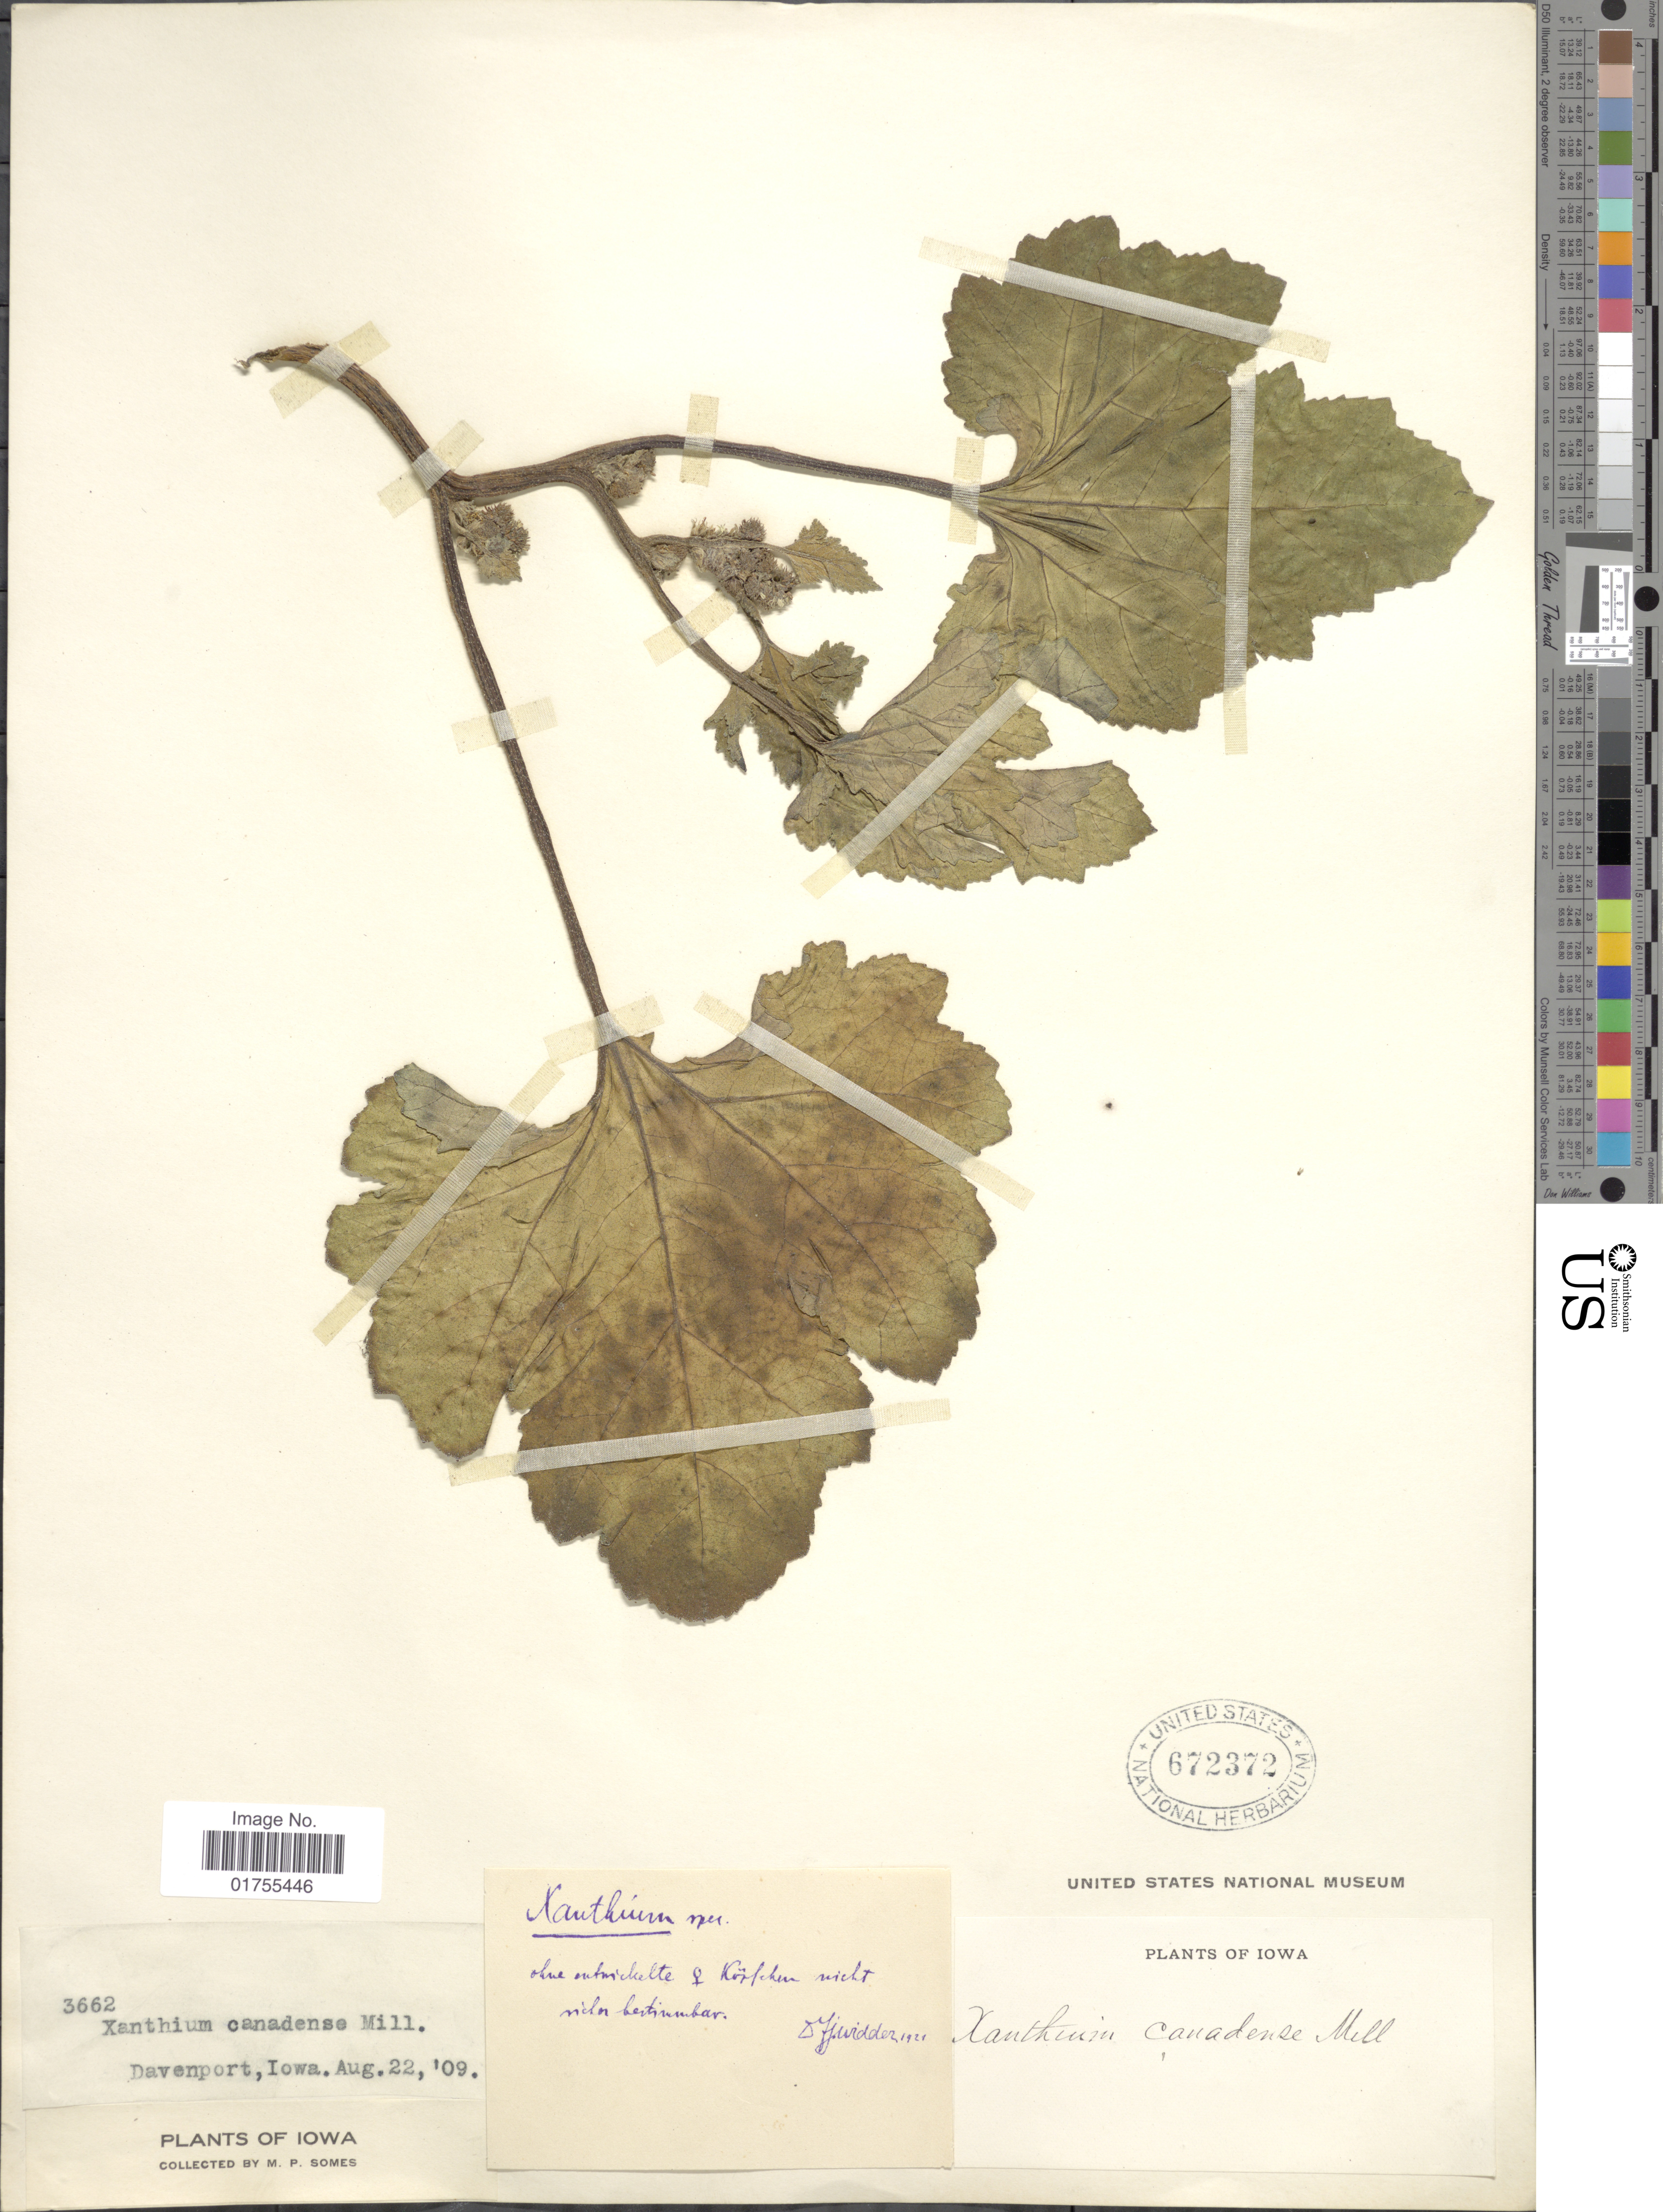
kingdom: Plantae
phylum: Tracheophyta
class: Magnoliopsida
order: Asterales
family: Asteraceae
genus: Xanthium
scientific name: Xanthium sp.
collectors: M. Somes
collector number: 3662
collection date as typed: Transcribed d/m/y: 22/8/09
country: United States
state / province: Iowa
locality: Davenport, Iowa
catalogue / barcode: US 672372